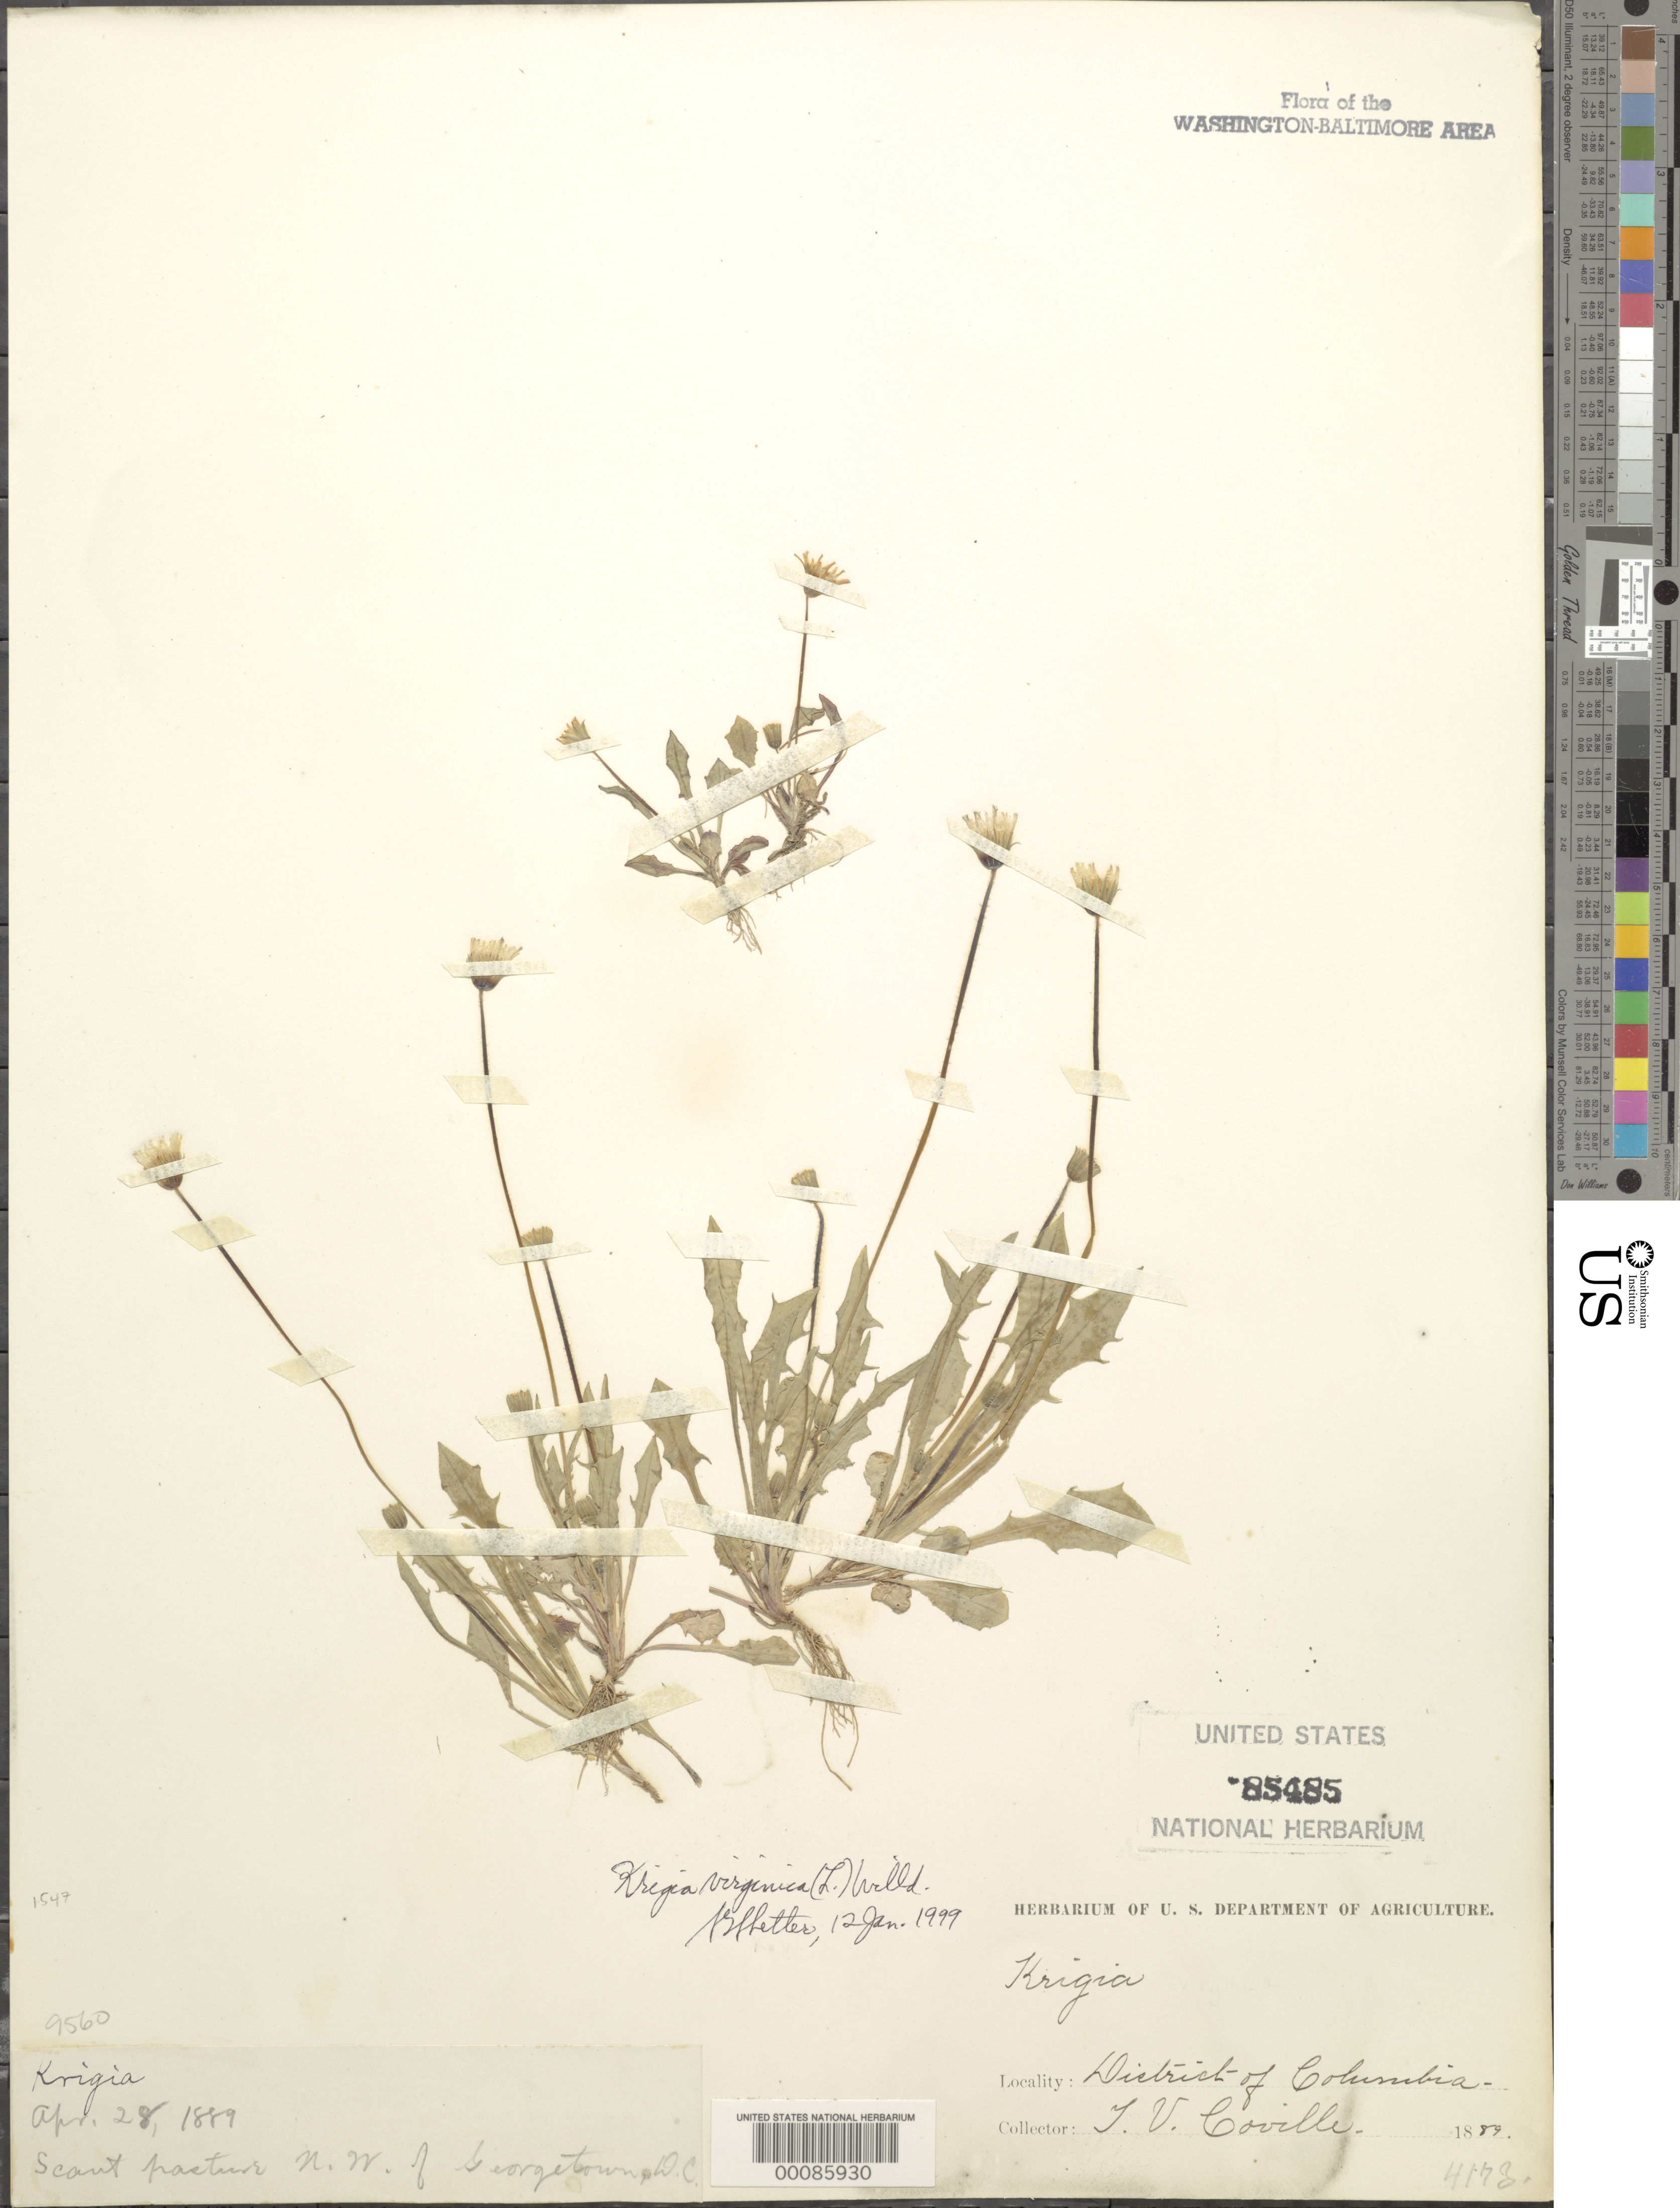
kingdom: Plantae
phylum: Tracheophyta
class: Magnoliopsida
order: Asterales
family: Asteraceae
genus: Krigia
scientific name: Krigia virginica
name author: (L.) Willd.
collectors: F. V. Coville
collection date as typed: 28 Apr 1889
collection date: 1889-04-28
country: United States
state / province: District of Columbia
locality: NW of Georgetown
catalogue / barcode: US 85485